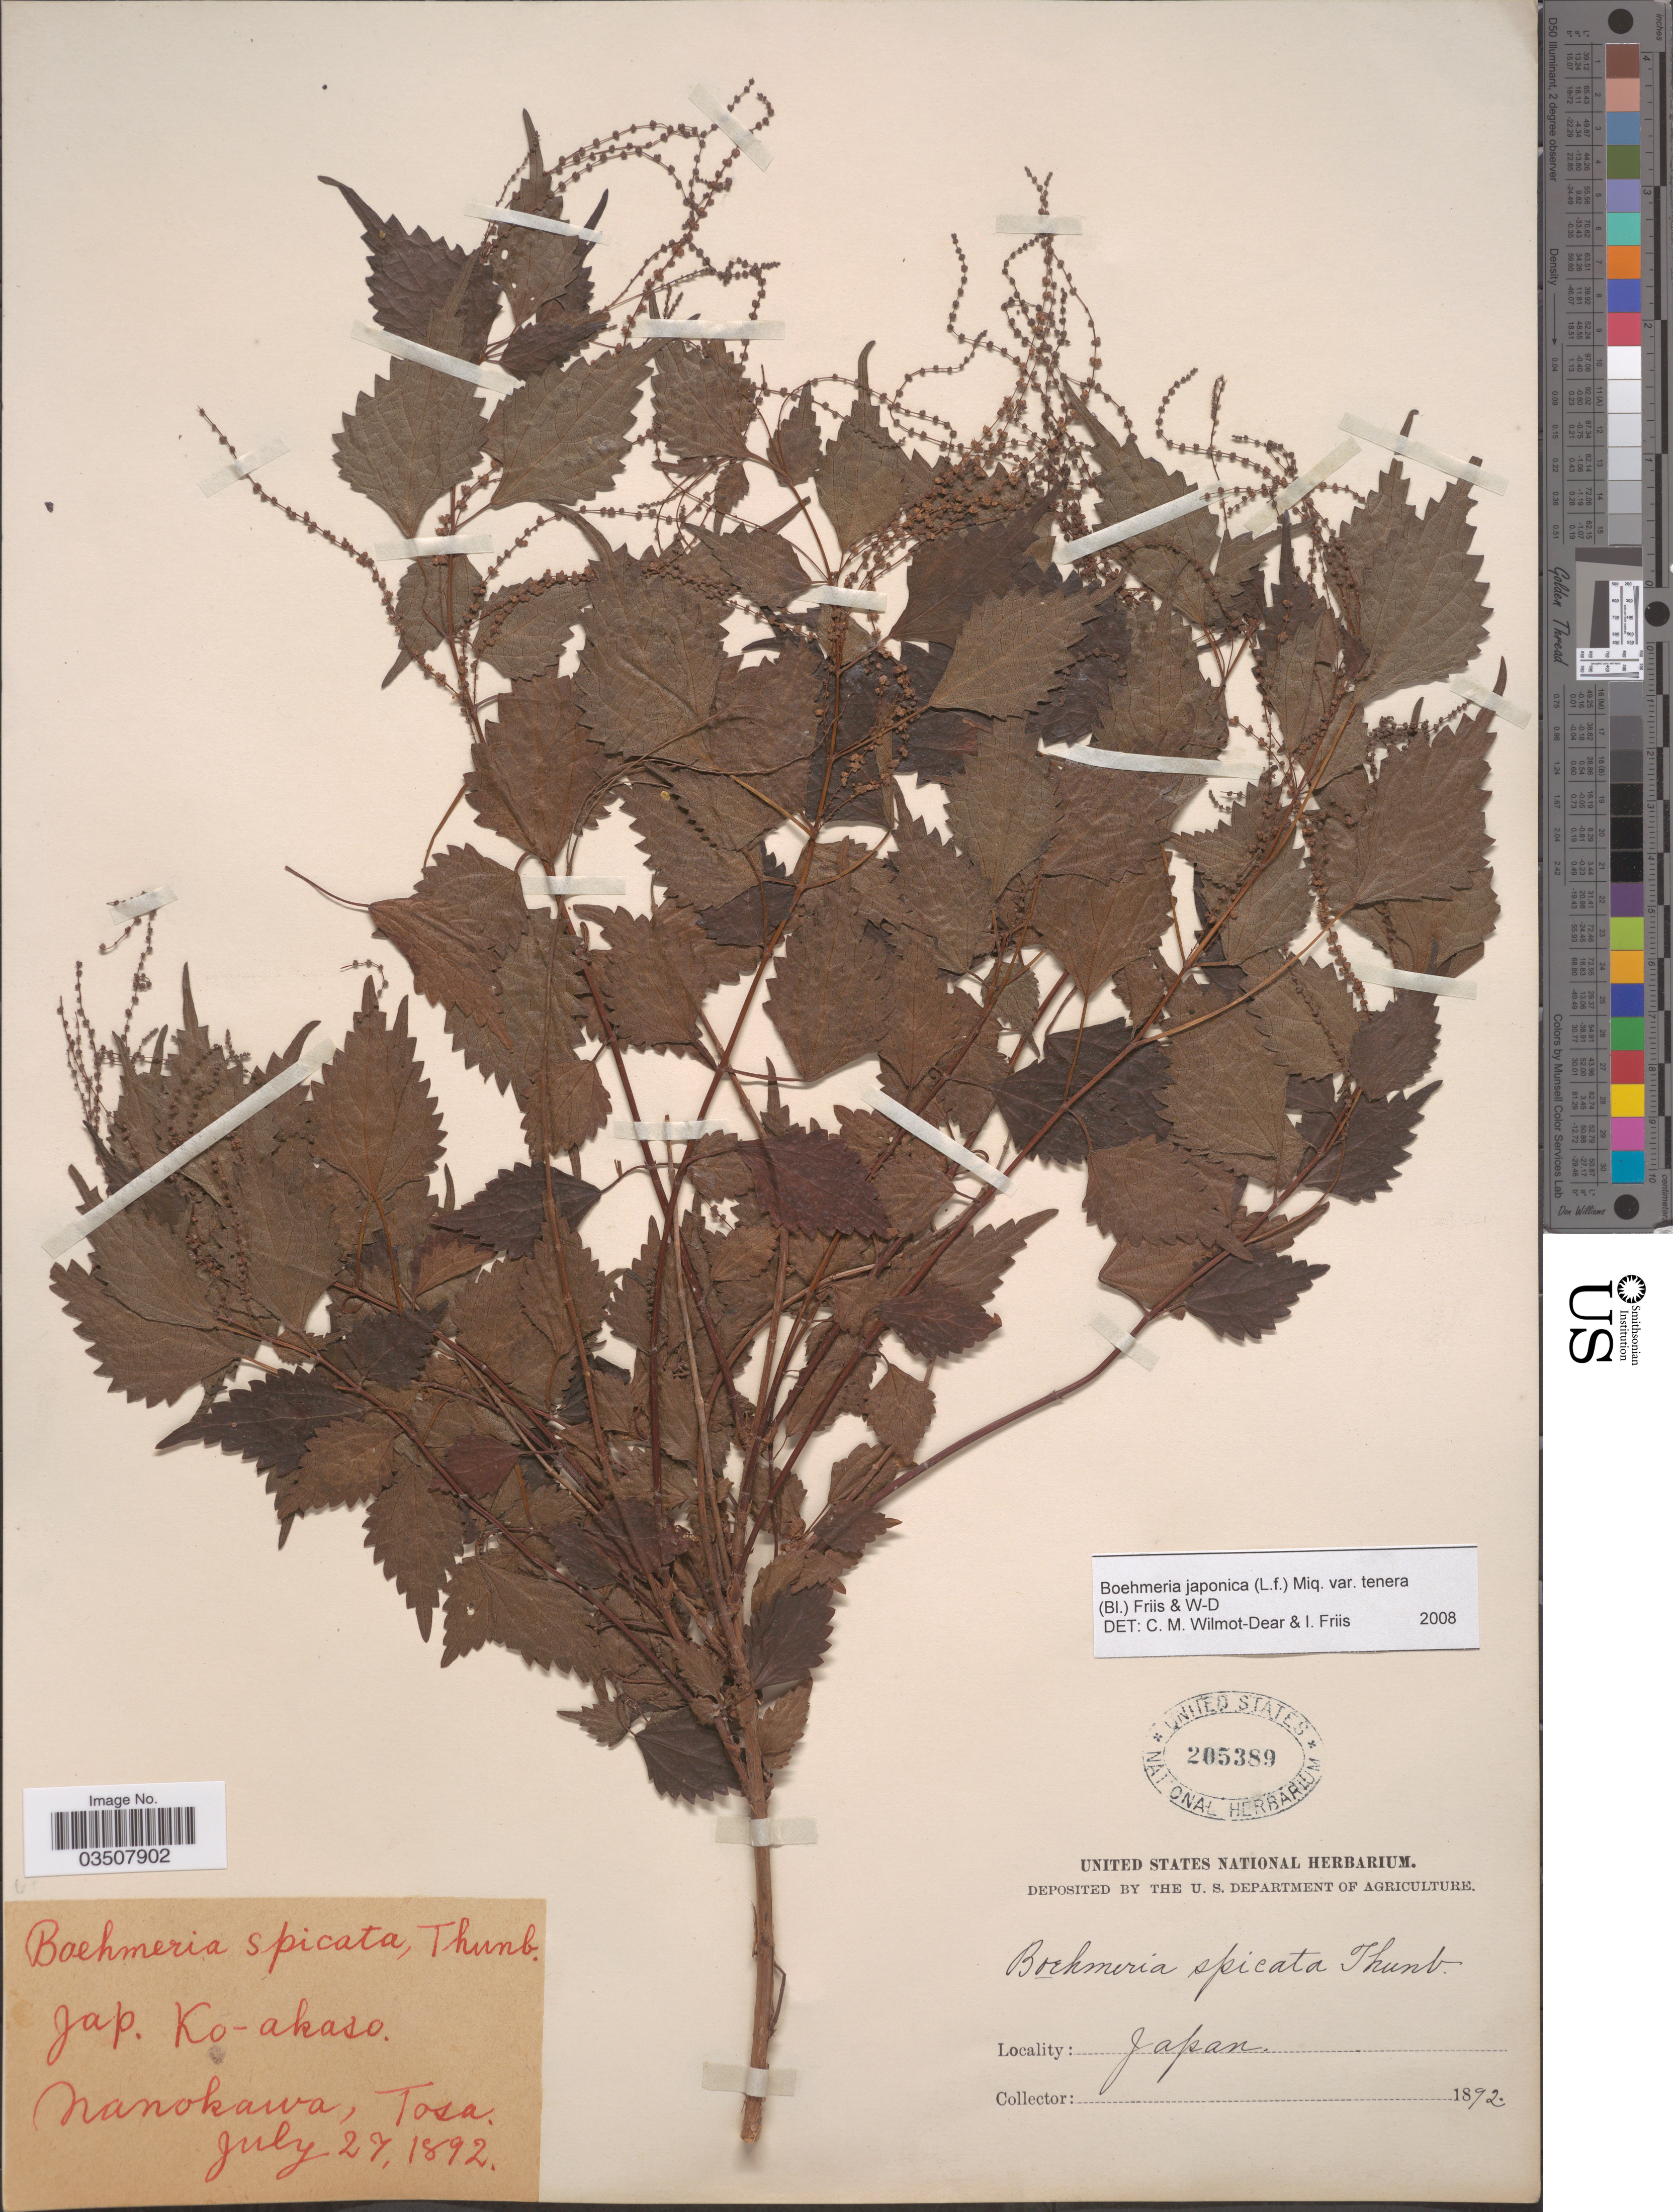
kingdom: Plantae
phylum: Tracheophyta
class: Magnoliopsida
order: Rosales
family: Urticaceae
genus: Boehmeria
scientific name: Boehmeria japonica var. tenera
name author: (Blume) Friis & Wilmot-Dear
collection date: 1892-07-27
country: Japan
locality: Nanokawa, Tosa.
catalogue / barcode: US 205389